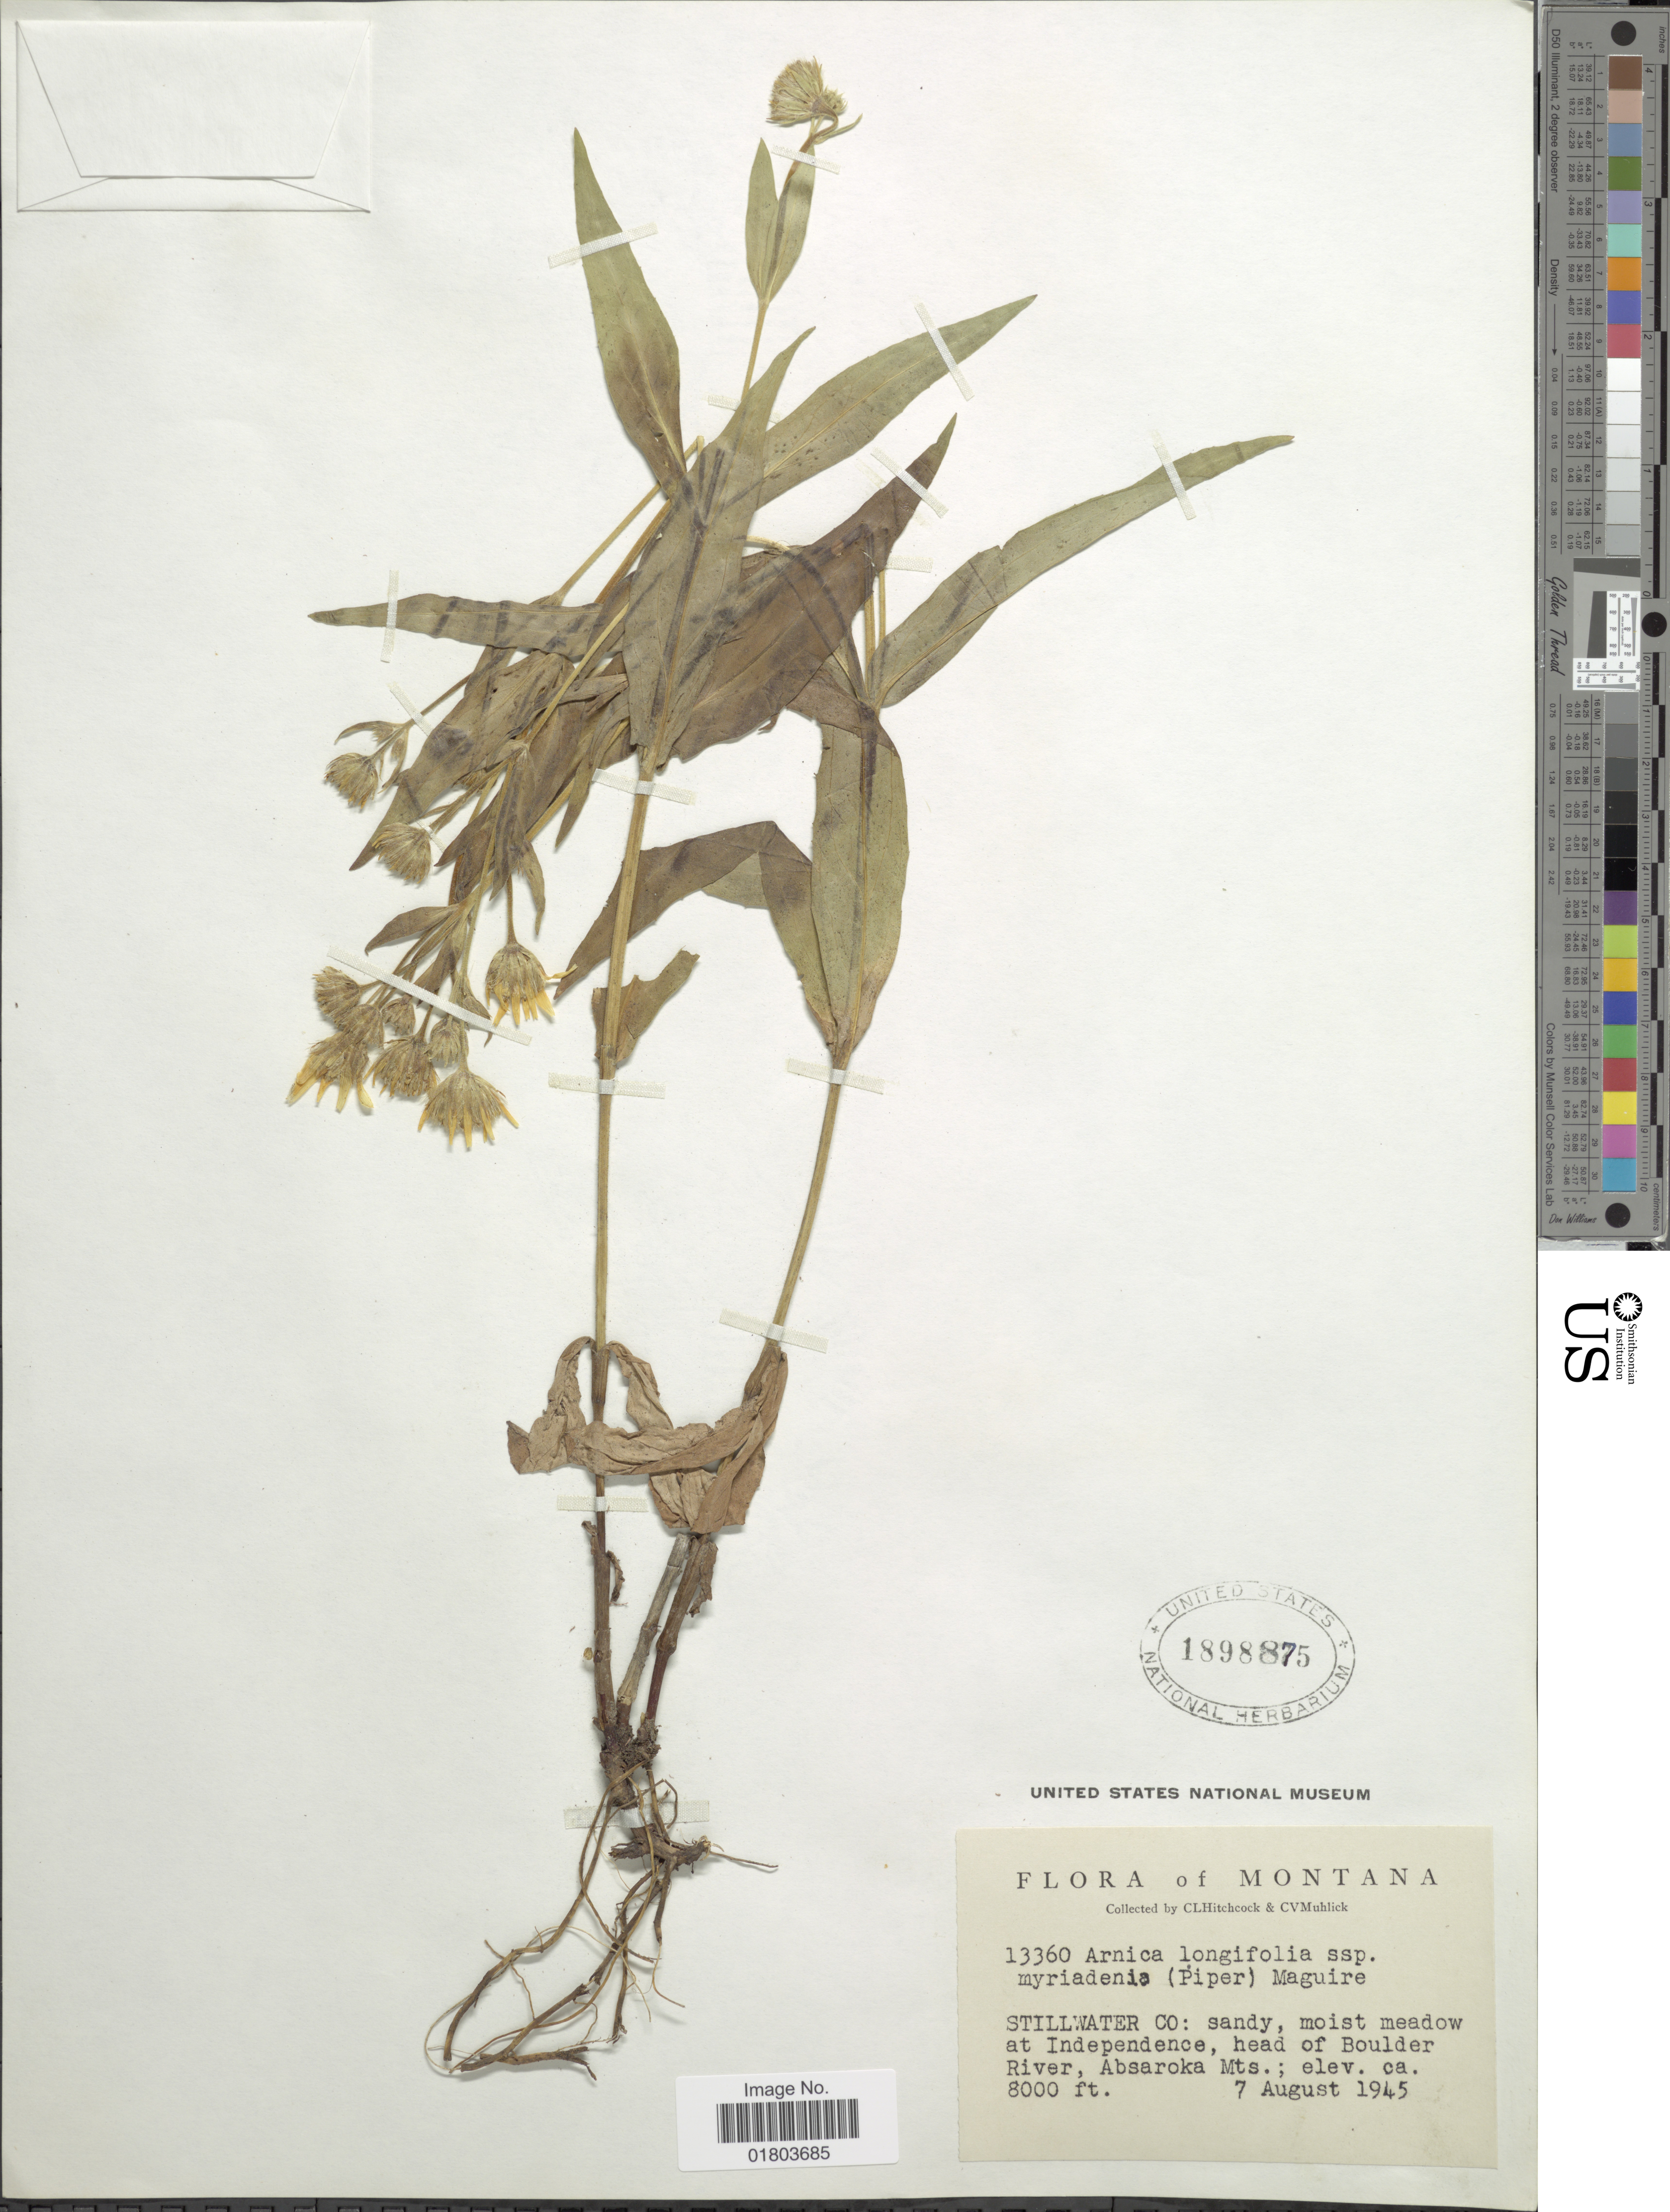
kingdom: Plantae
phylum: Tracheophyta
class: Magnoliopsida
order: Asterales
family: Asteraceae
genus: Arnica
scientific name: Arnica longifolia subsp. myriadenia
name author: (Piper) Maguire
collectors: C. L. Hitchcock & C. V. Muhlick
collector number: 13360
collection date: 1945-08-07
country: United States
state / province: Montana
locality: Stillwater Co: Sandy, moist meadow at Independence, head of Boulder River, Absaroka Mts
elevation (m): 2438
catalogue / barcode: US 1898875